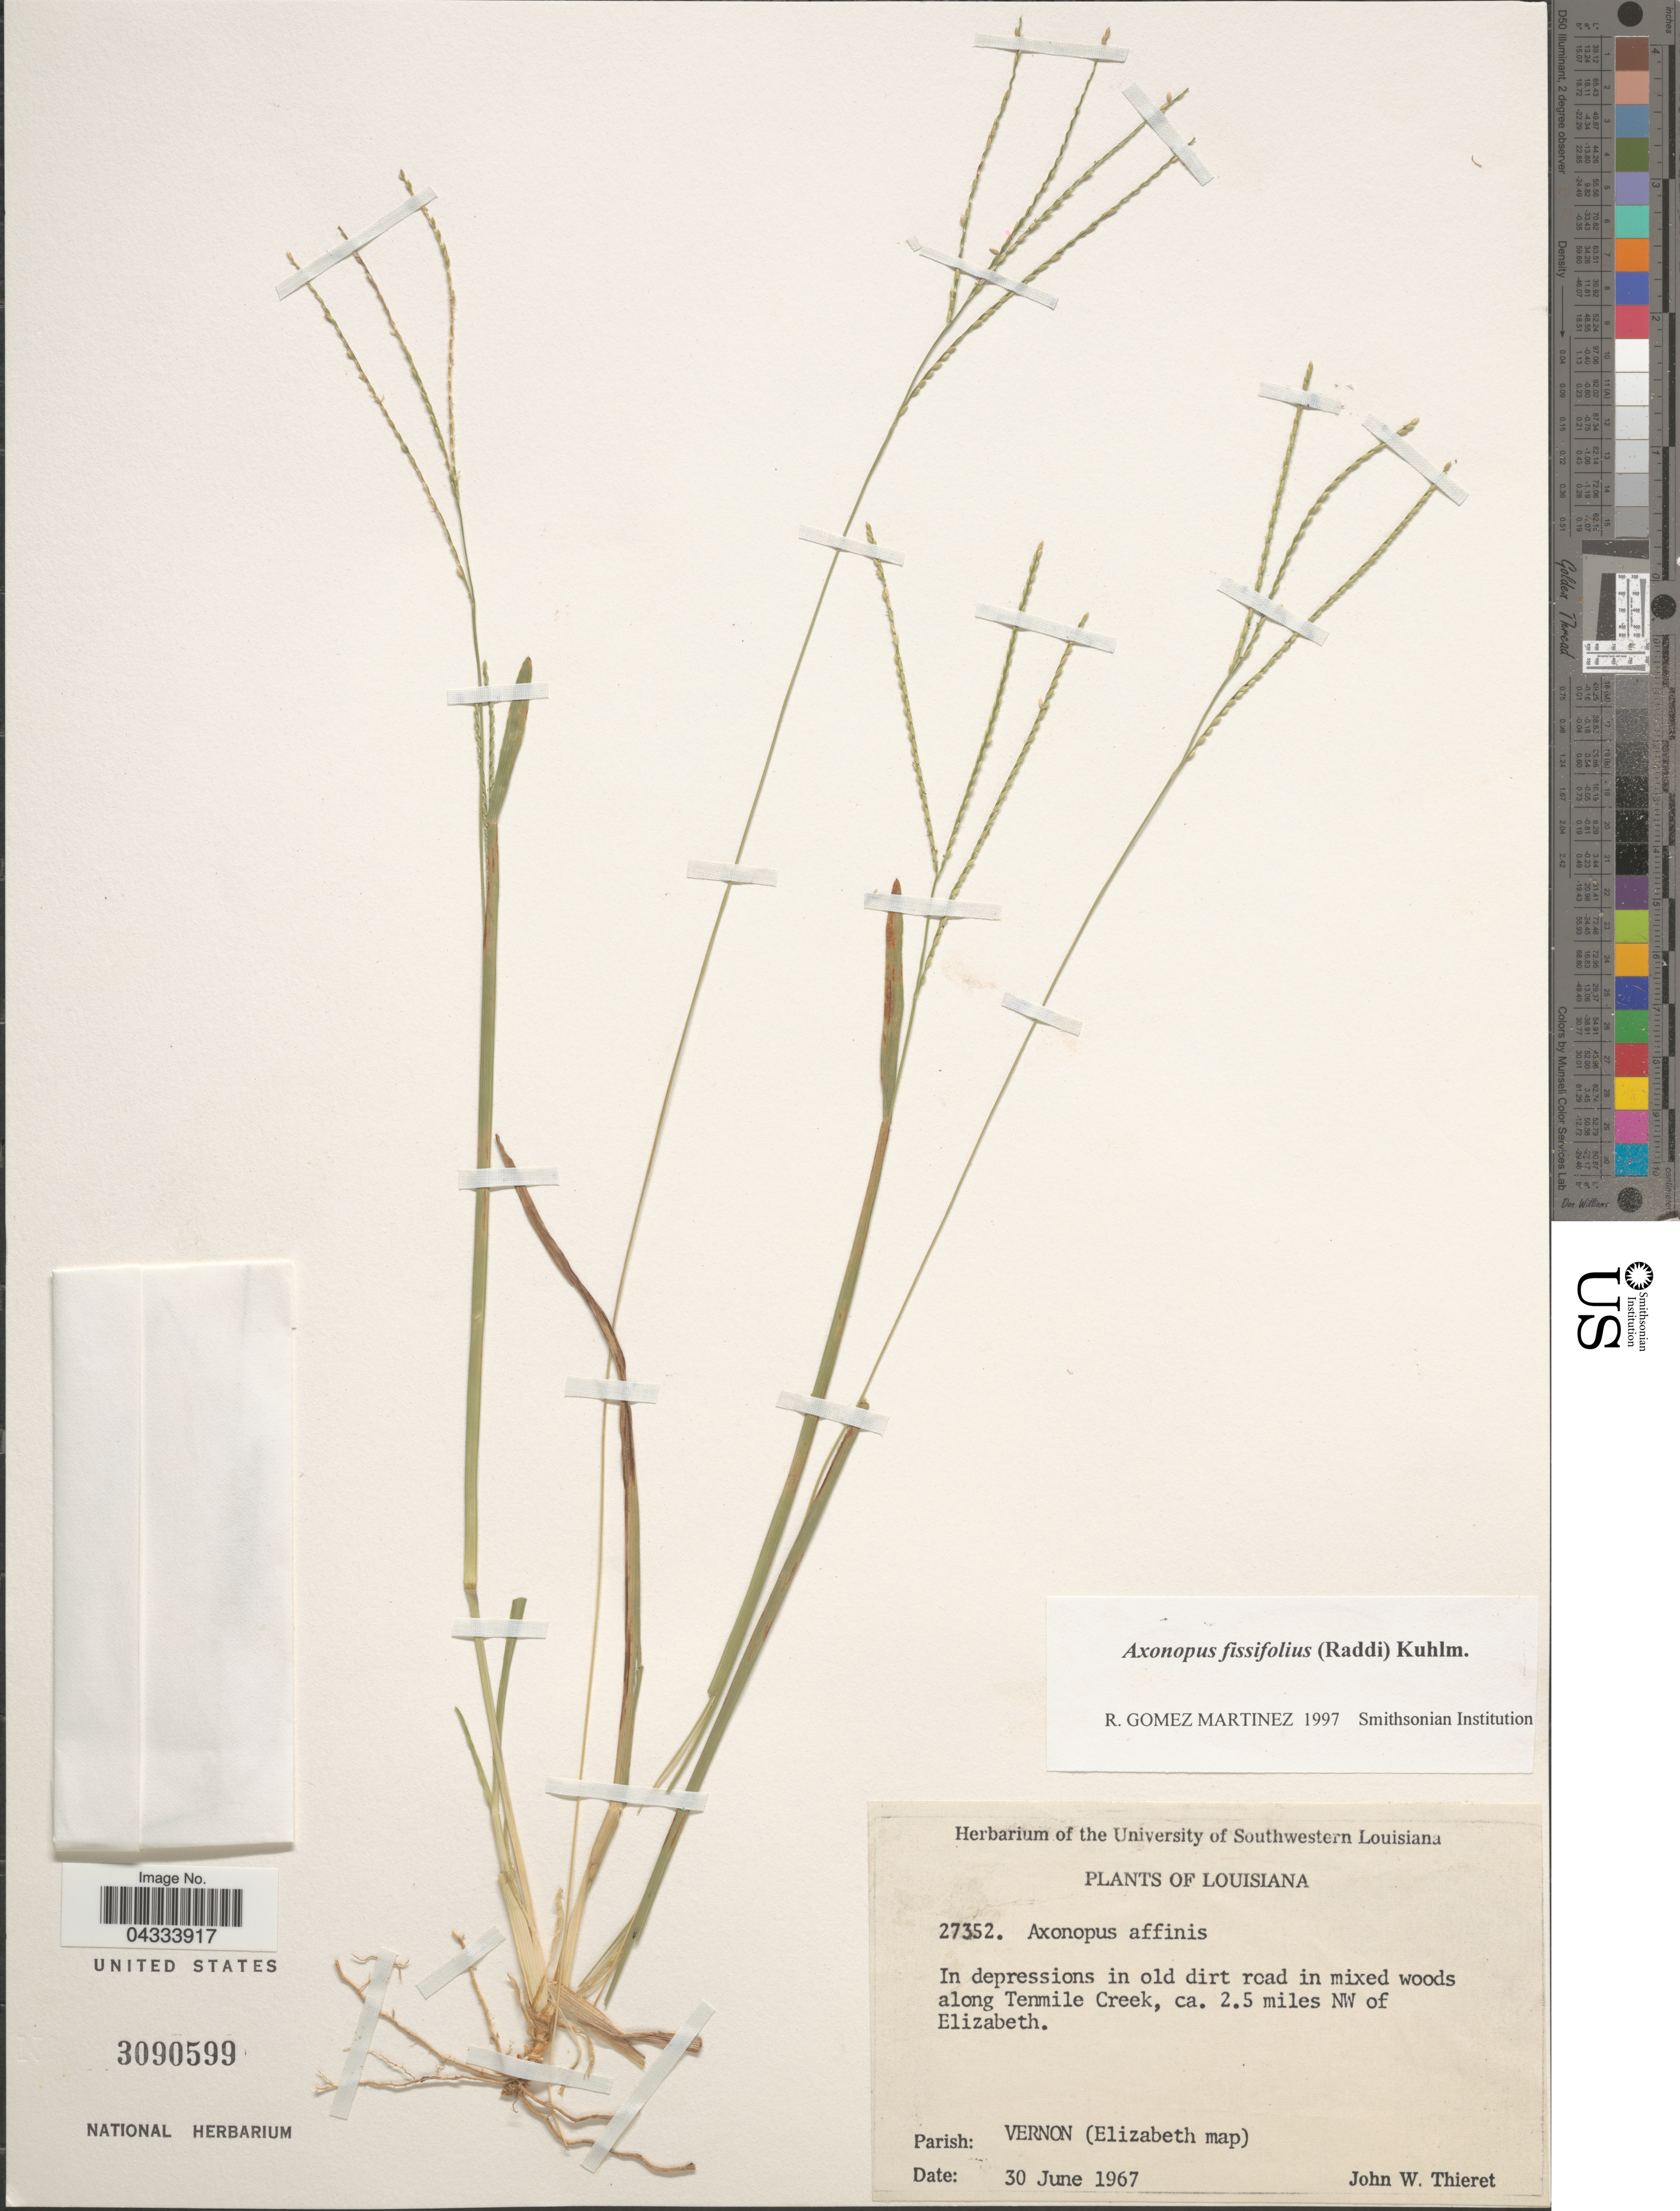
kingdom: Plantae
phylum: Tracheophyta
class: Liliopsida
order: Poales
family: Poaceae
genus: Axonopus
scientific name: Axonopus fissifolius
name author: (Raddi) Kuhlm.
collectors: J. W. Thieret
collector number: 27352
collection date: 1967-06-30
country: United States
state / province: Louisiana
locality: In depressions in old dirt road in mixed woods along Tenmile Creek, ca. 2.5 miles NW of Elizabeth. Parish: Vernon (Elizabeth map).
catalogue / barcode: US 3090599